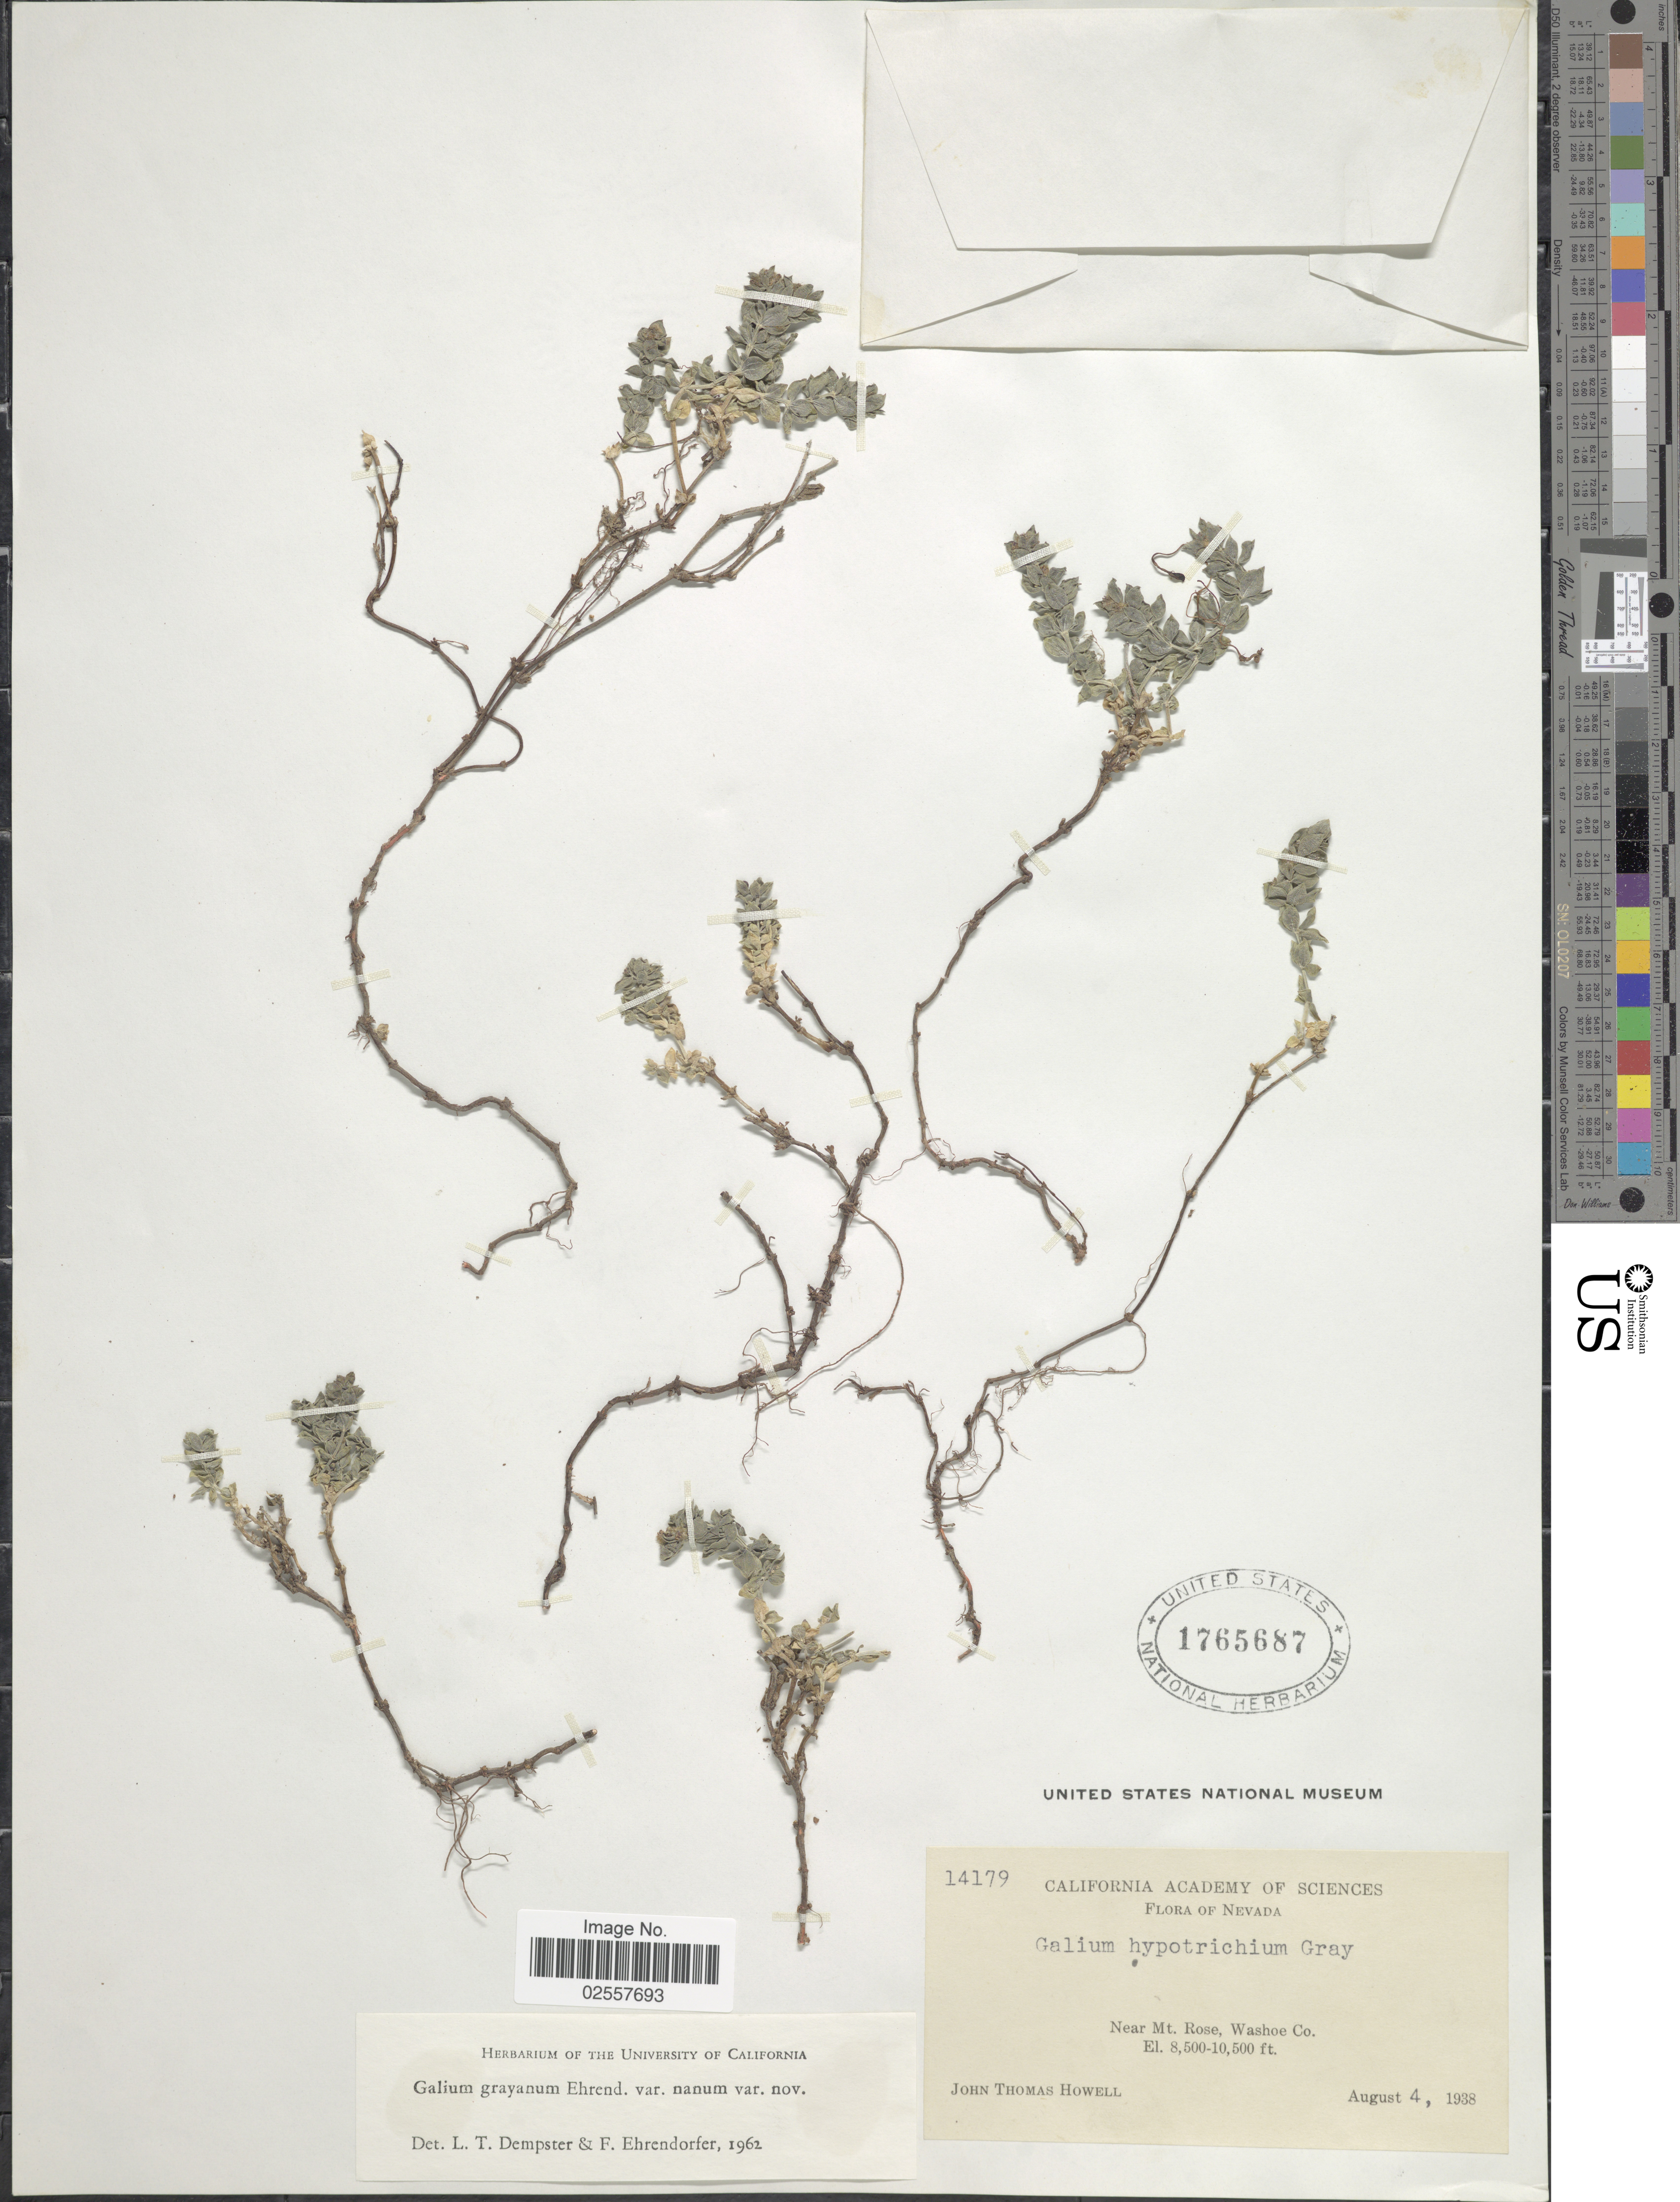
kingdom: Plantae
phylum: Tracheophyta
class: Magnoliopsida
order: Gentianales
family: Rubiaceae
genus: Galium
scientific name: Galium grayanum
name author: Ehrend.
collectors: J. T. Howell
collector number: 14179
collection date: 1938-08-04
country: United States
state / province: Nevada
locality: Near Mt. Rose, Washoe Co.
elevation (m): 2591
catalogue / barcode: US 1765687